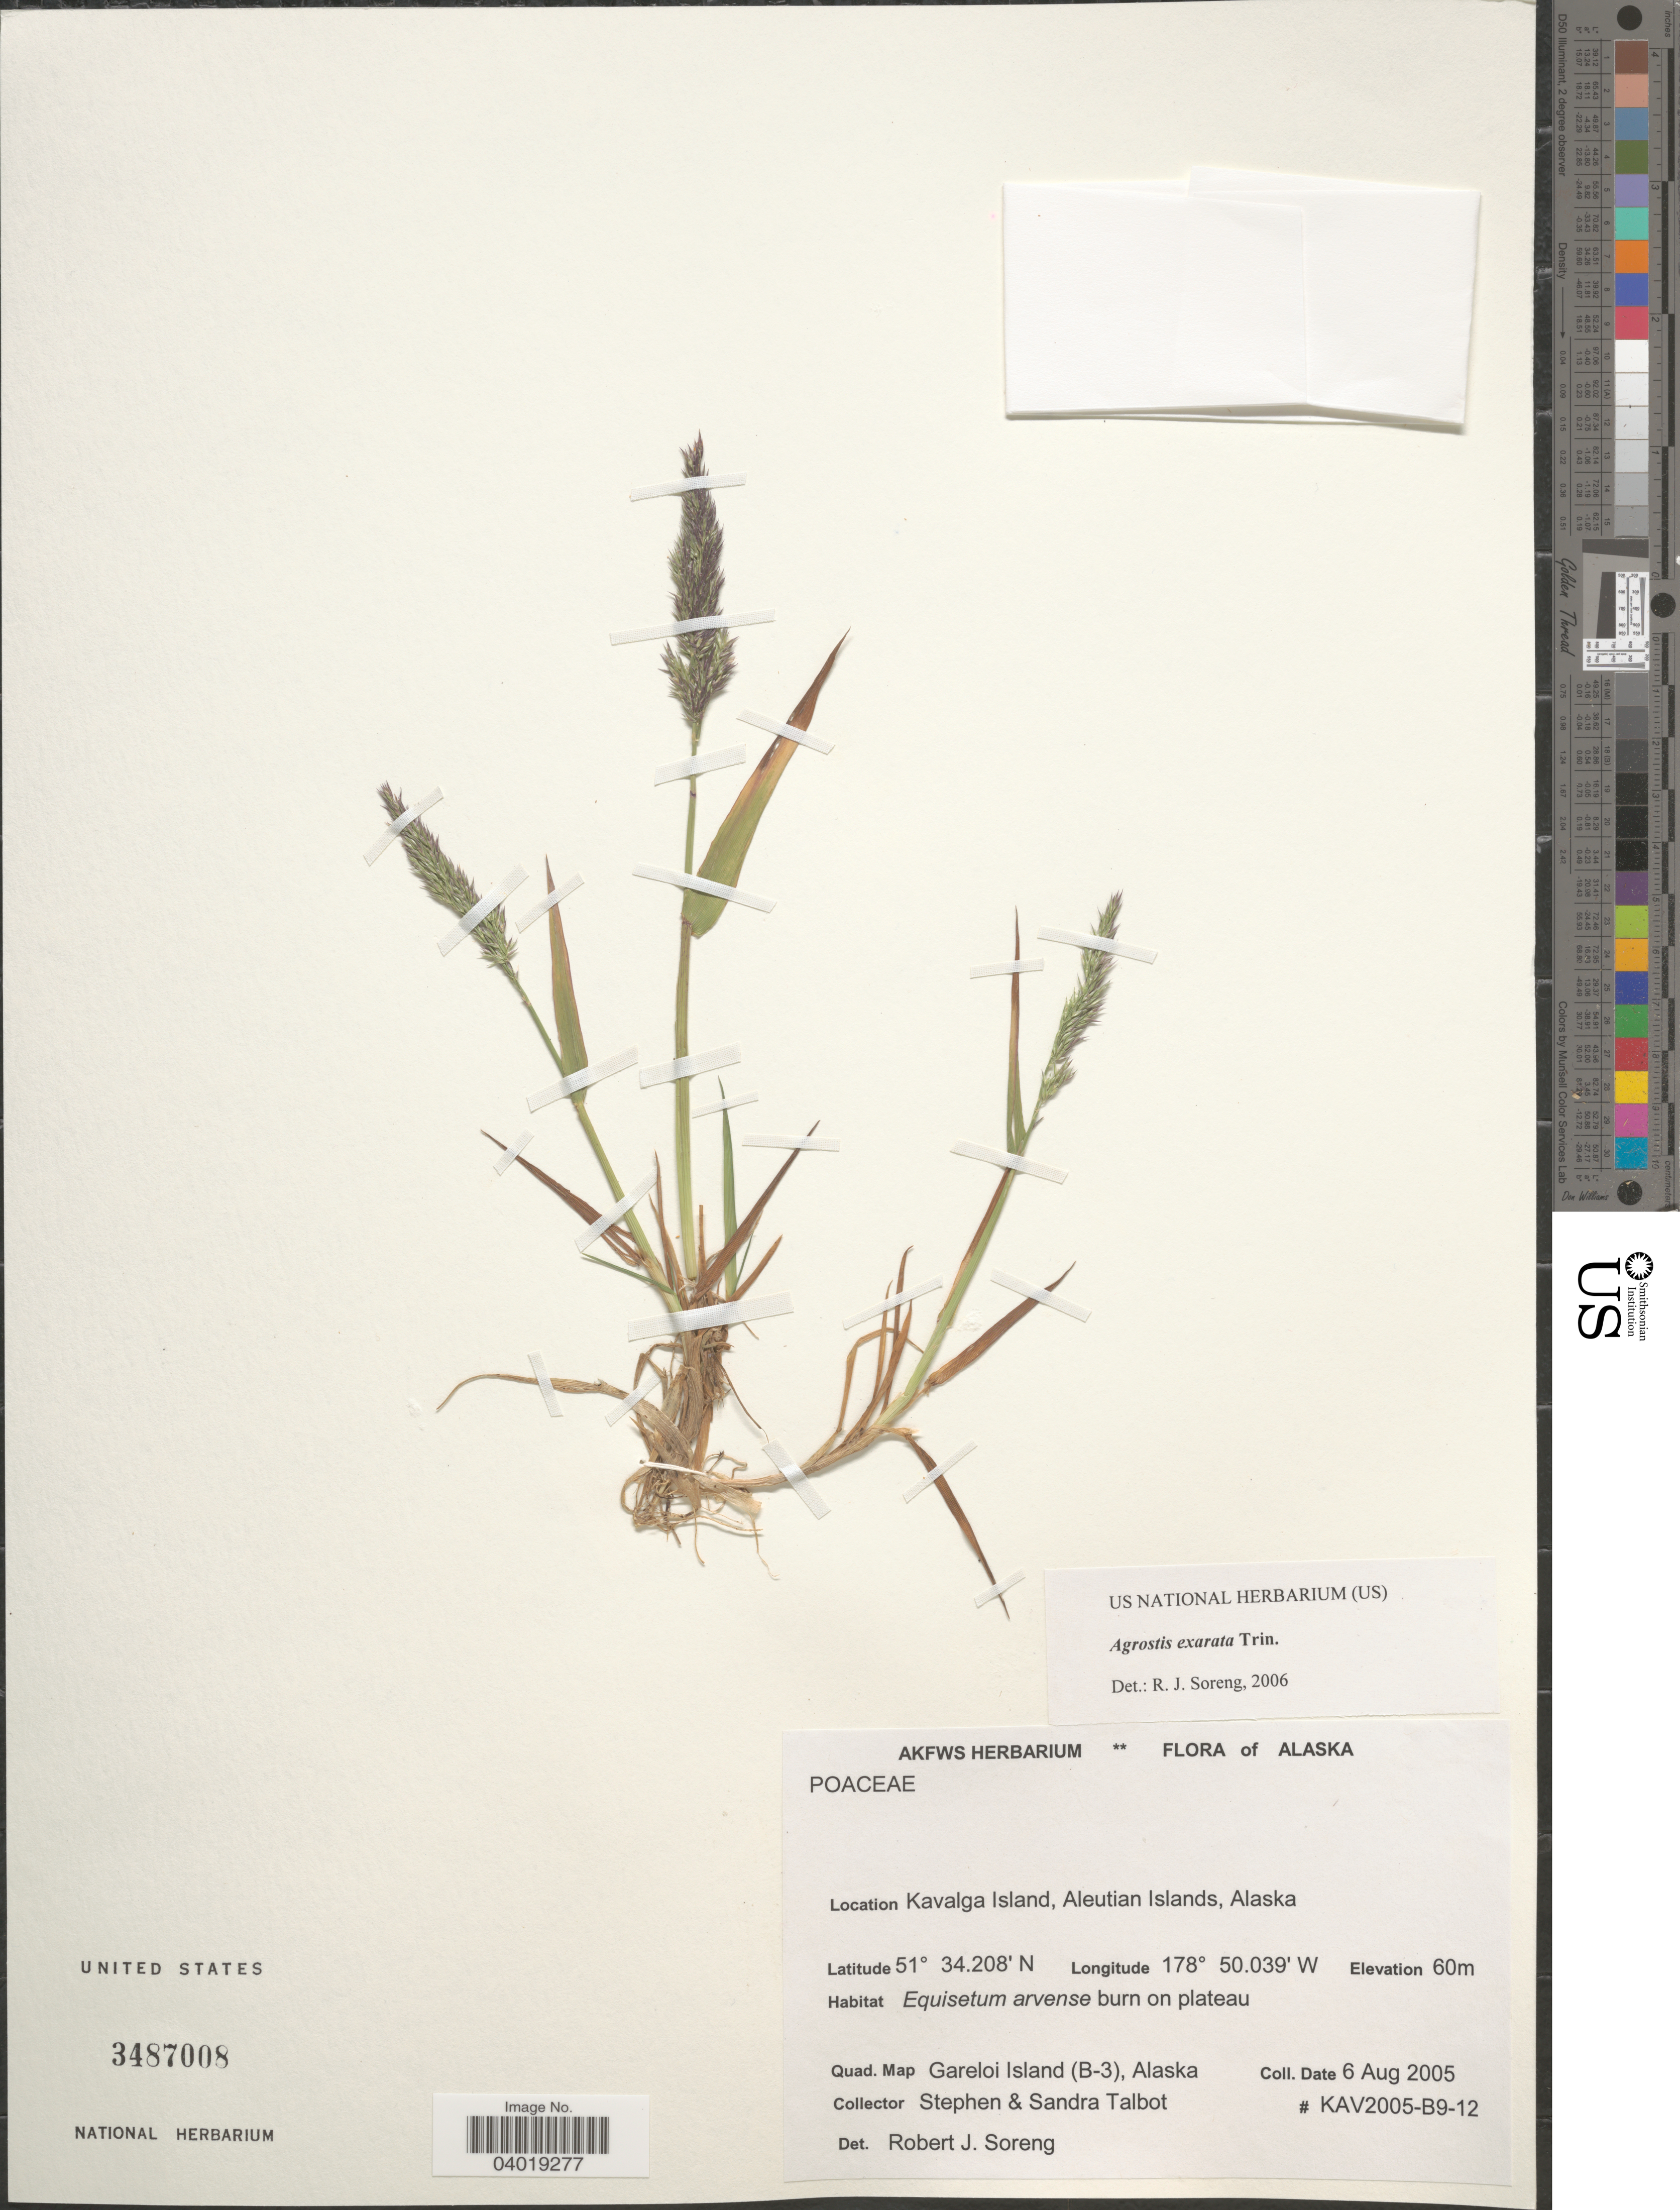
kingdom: Plantae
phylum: Tracheophyta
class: Liliopsida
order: Poales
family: Poaceae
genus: Agrostis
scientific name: Agrostis exarata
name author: Trin.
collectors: S. S. Talbot & S. Talbot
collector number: KAV2005-B9-12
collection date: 2005-08-06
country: United States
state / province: Alaska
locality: Kavalga Island, Aleutian Islands. Quad. Map Gareloi Island (B-3).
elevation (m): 60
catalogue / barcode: US 3487008